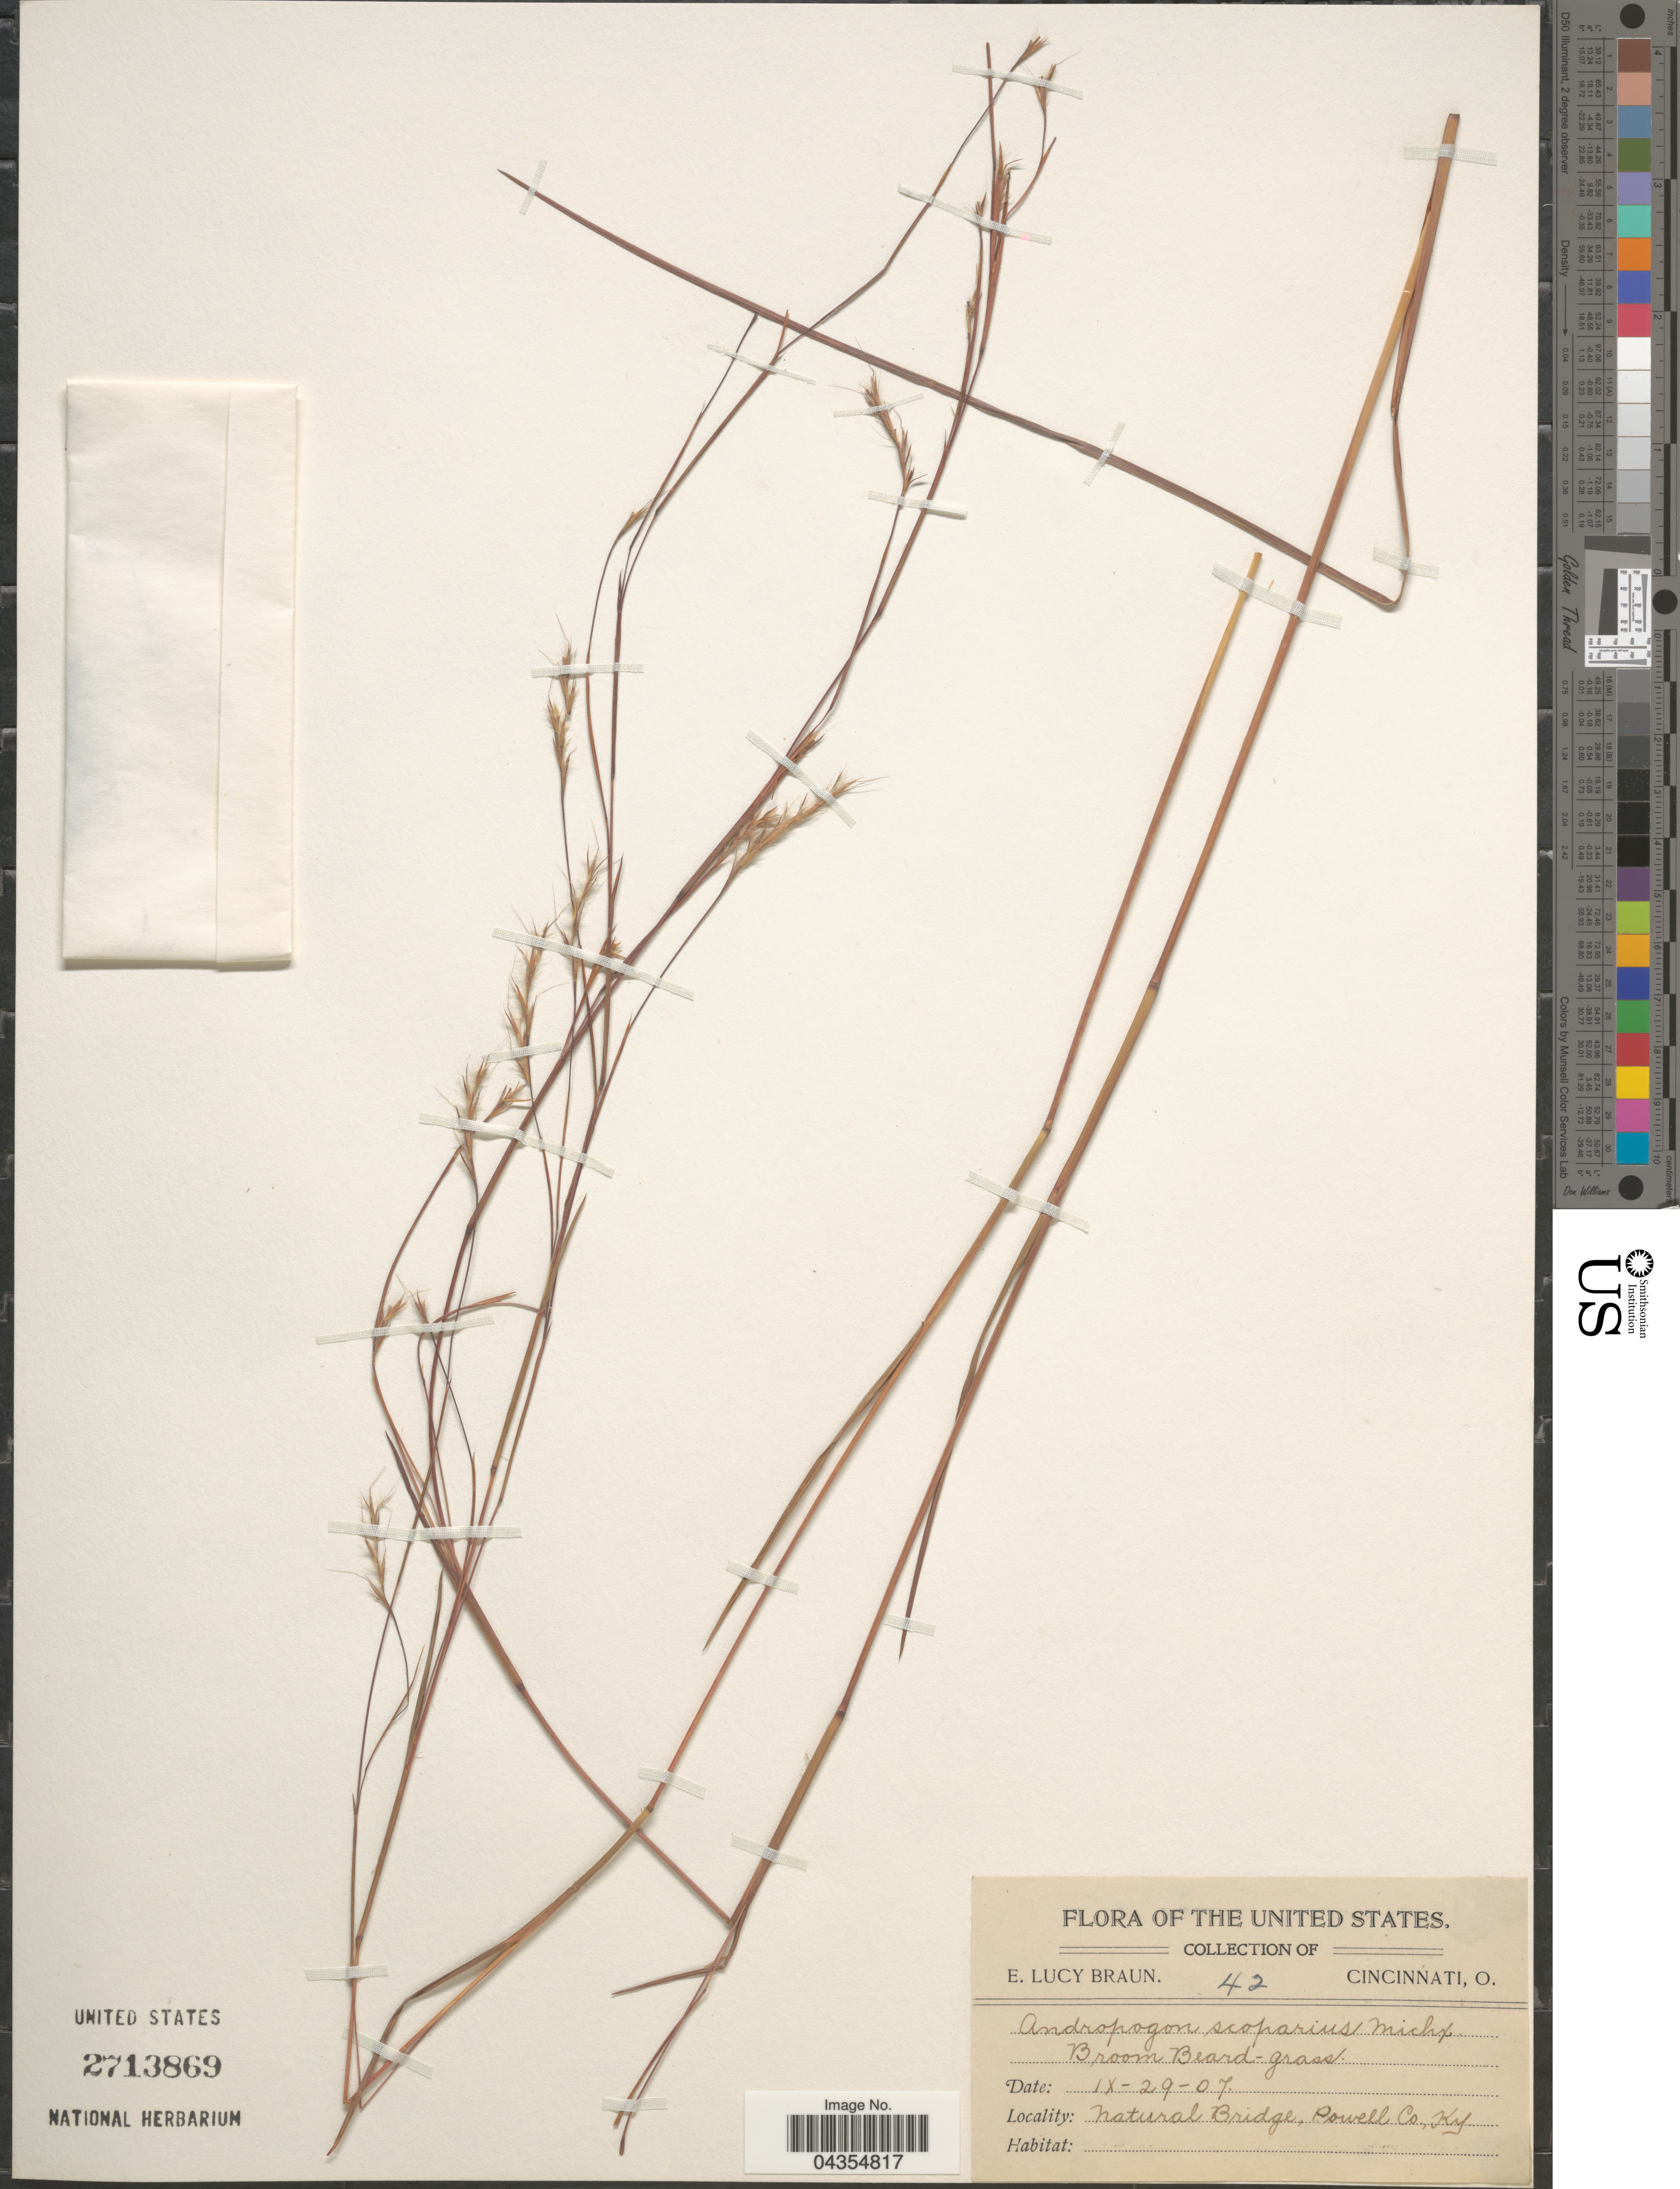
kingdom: Plantae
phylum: Tracheophyta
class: Liliopsida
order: Poales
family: Poaceae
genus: Schizachyrium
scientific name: Schizachyrium sanguineum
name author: (Retz.) Alston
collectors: E. L. Braun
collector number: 42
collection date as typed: Transcribed d/m/y: 29/9/7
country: United States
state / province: Kentucky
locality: Natural Bridge, Powell Co.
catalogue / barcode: US 2713869